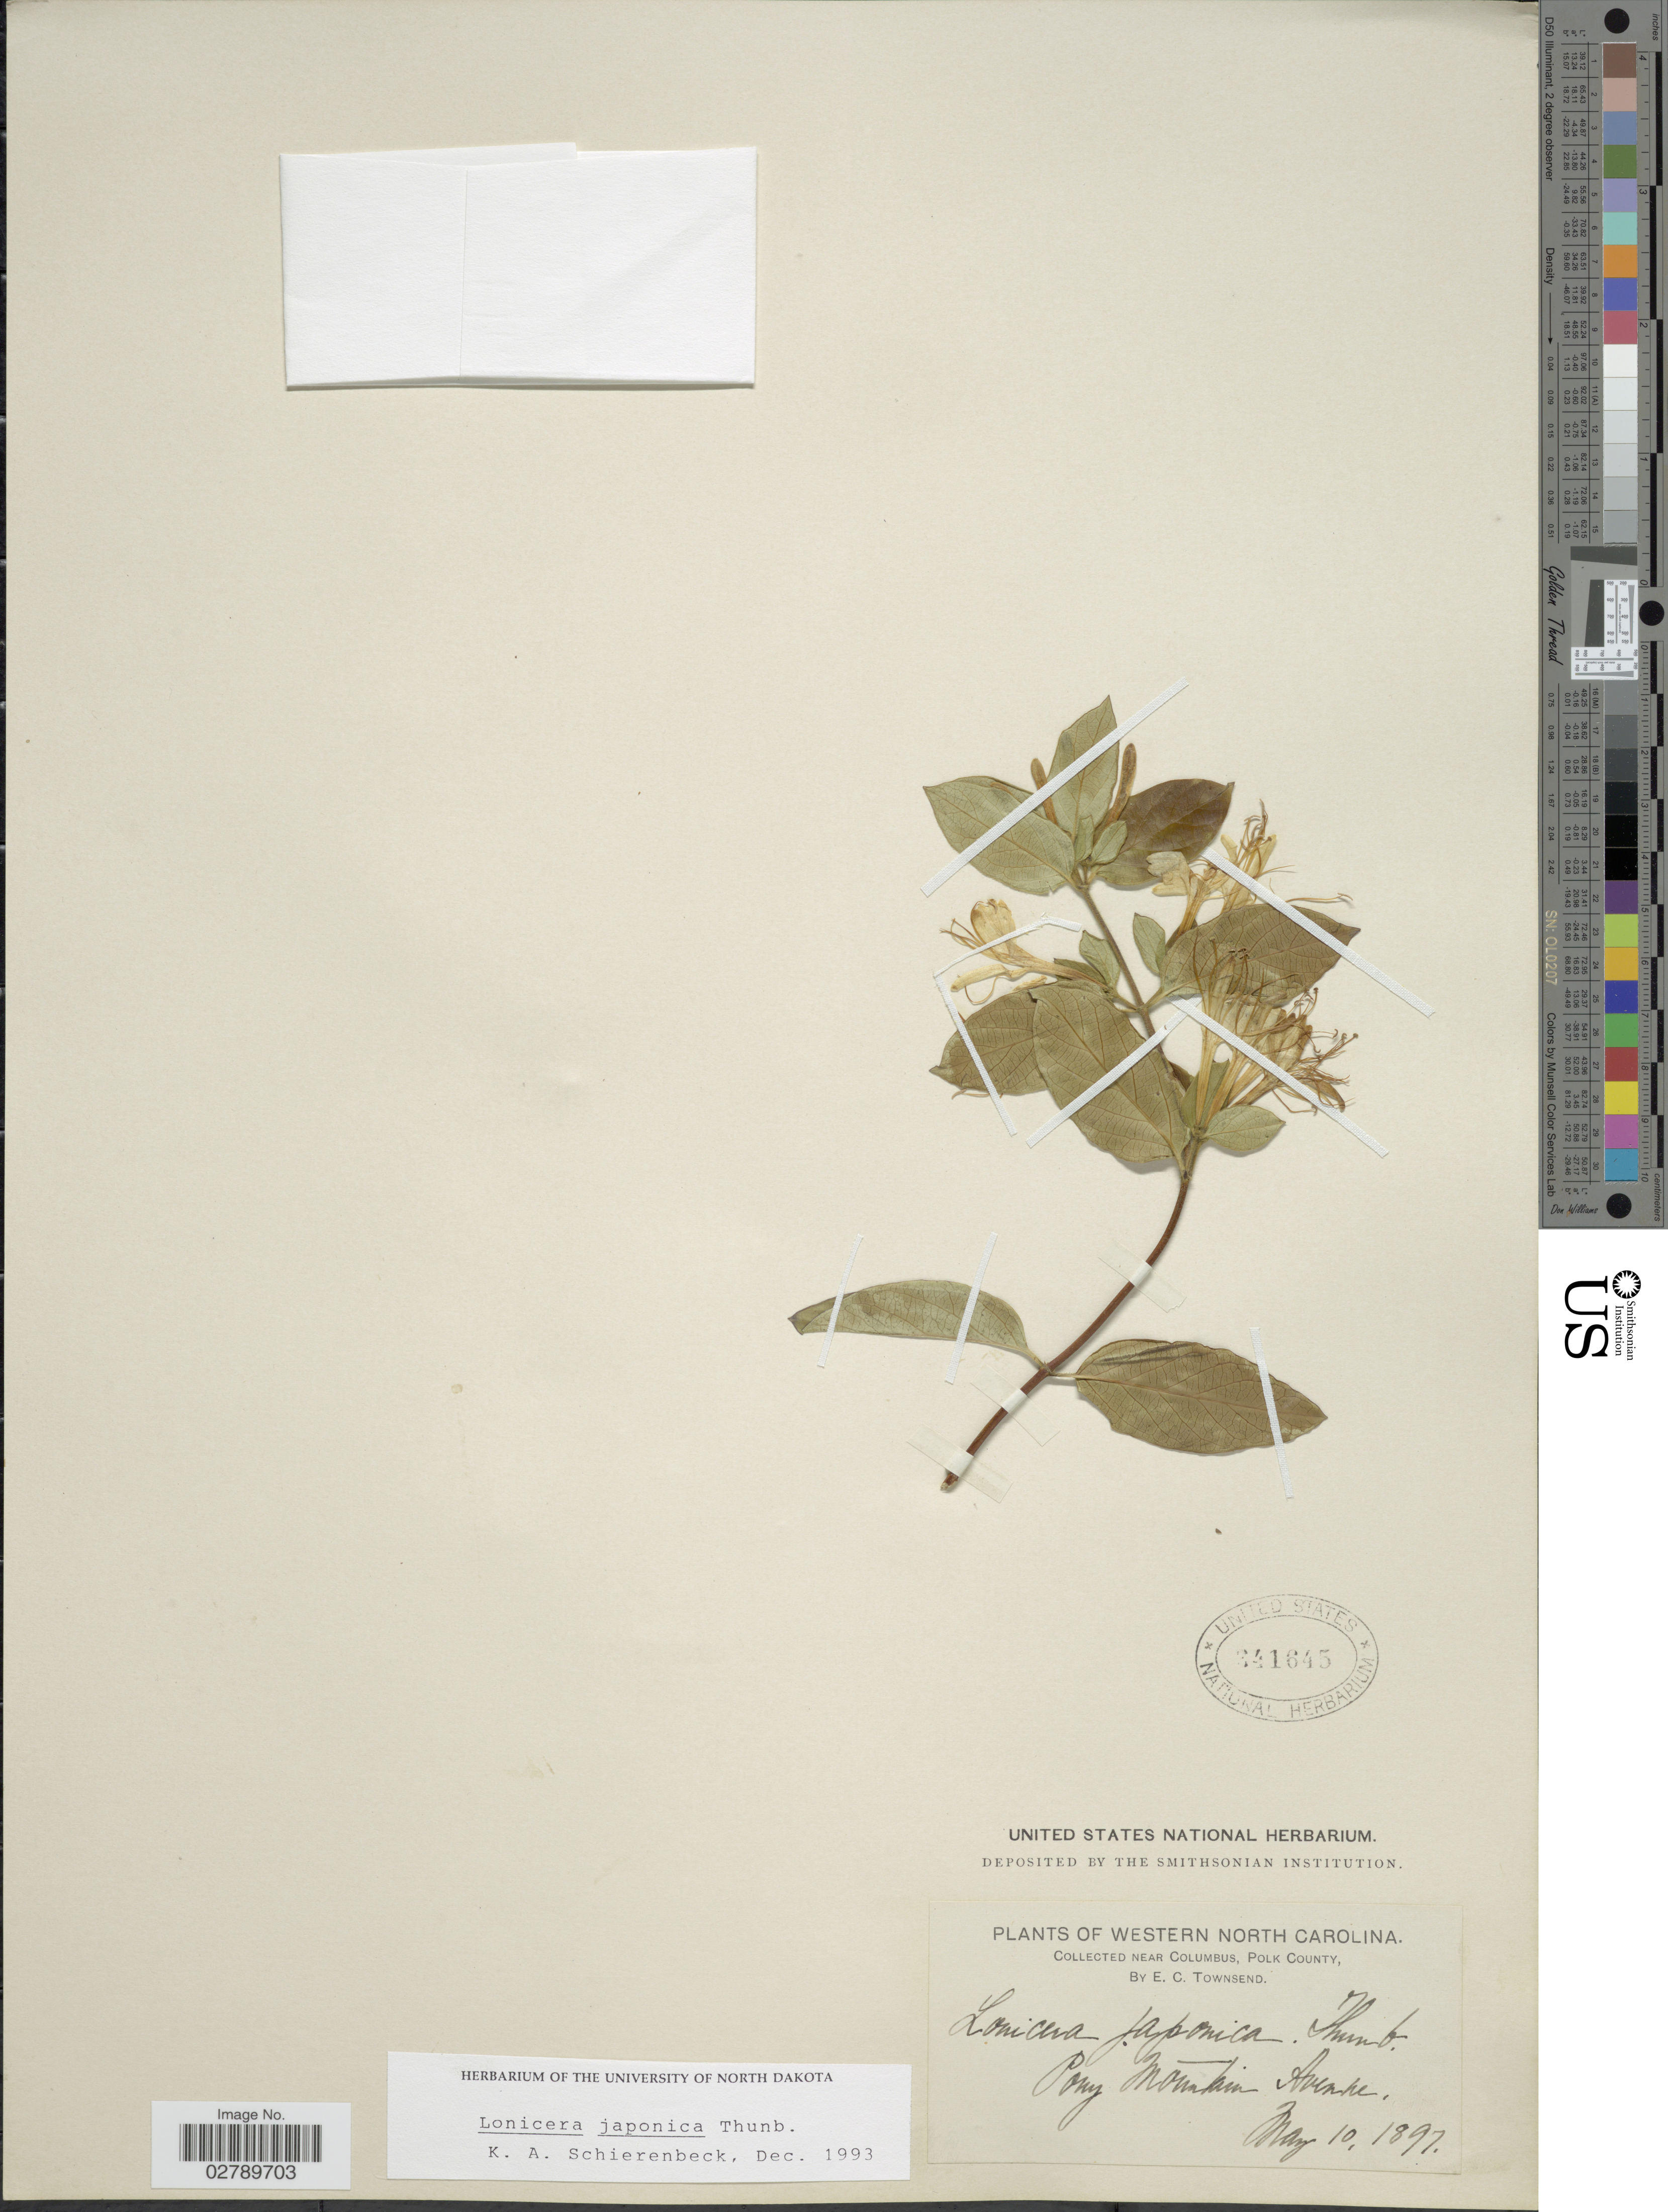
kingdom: Plantae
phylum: Tracheophyta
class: Magnoliopsida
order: Dipsacales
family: Caprifoliaceae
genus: Lonicera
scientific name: Lonicera japonica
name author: Thunb.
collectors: E. C. Townsend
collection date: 1897-05-10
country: United States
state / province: North Carolina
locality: Western North Carolina. Near Columbus, Polk County. Pony Mountain Avenue.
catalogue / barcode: US 341645